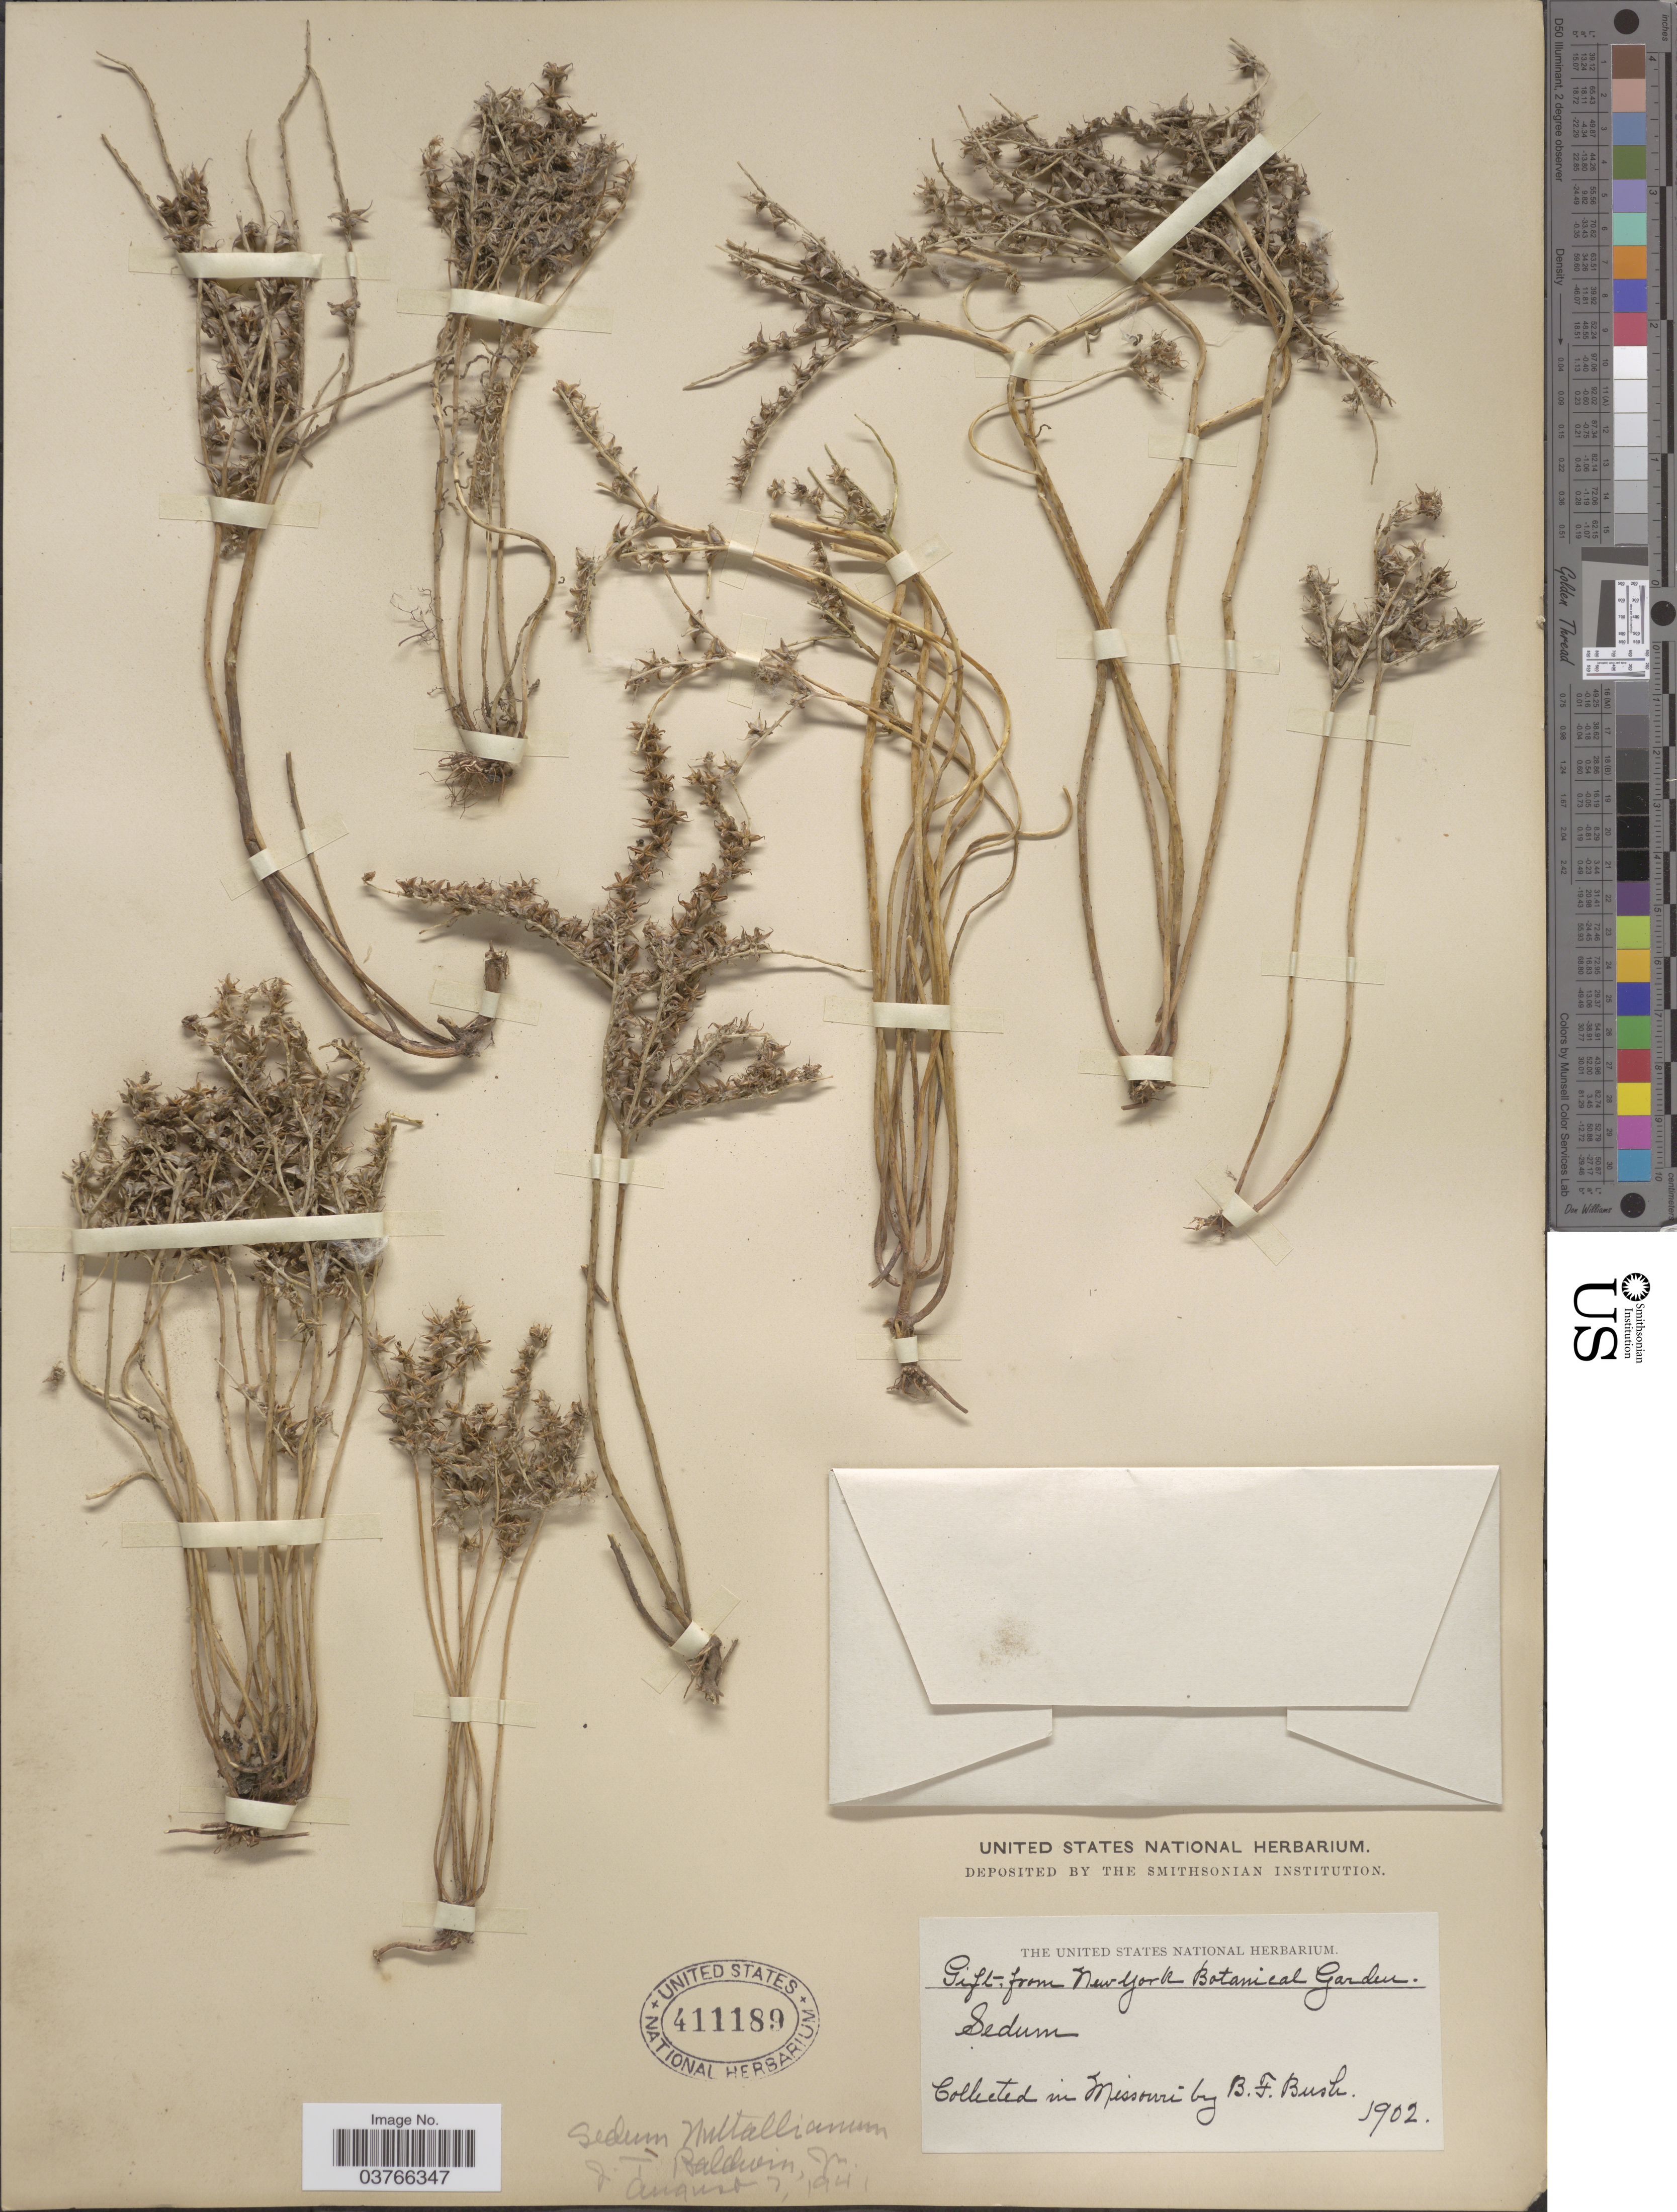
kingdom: Plantae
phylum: Tracheophyta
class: Magnoliopsida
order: Saxifragales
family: Crassulaceae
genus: Sedum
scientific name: Sedum nuttallianum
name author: Raf.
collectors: B. F. Bush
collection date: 1902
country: United States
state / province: Missouri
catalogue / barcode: US 411189